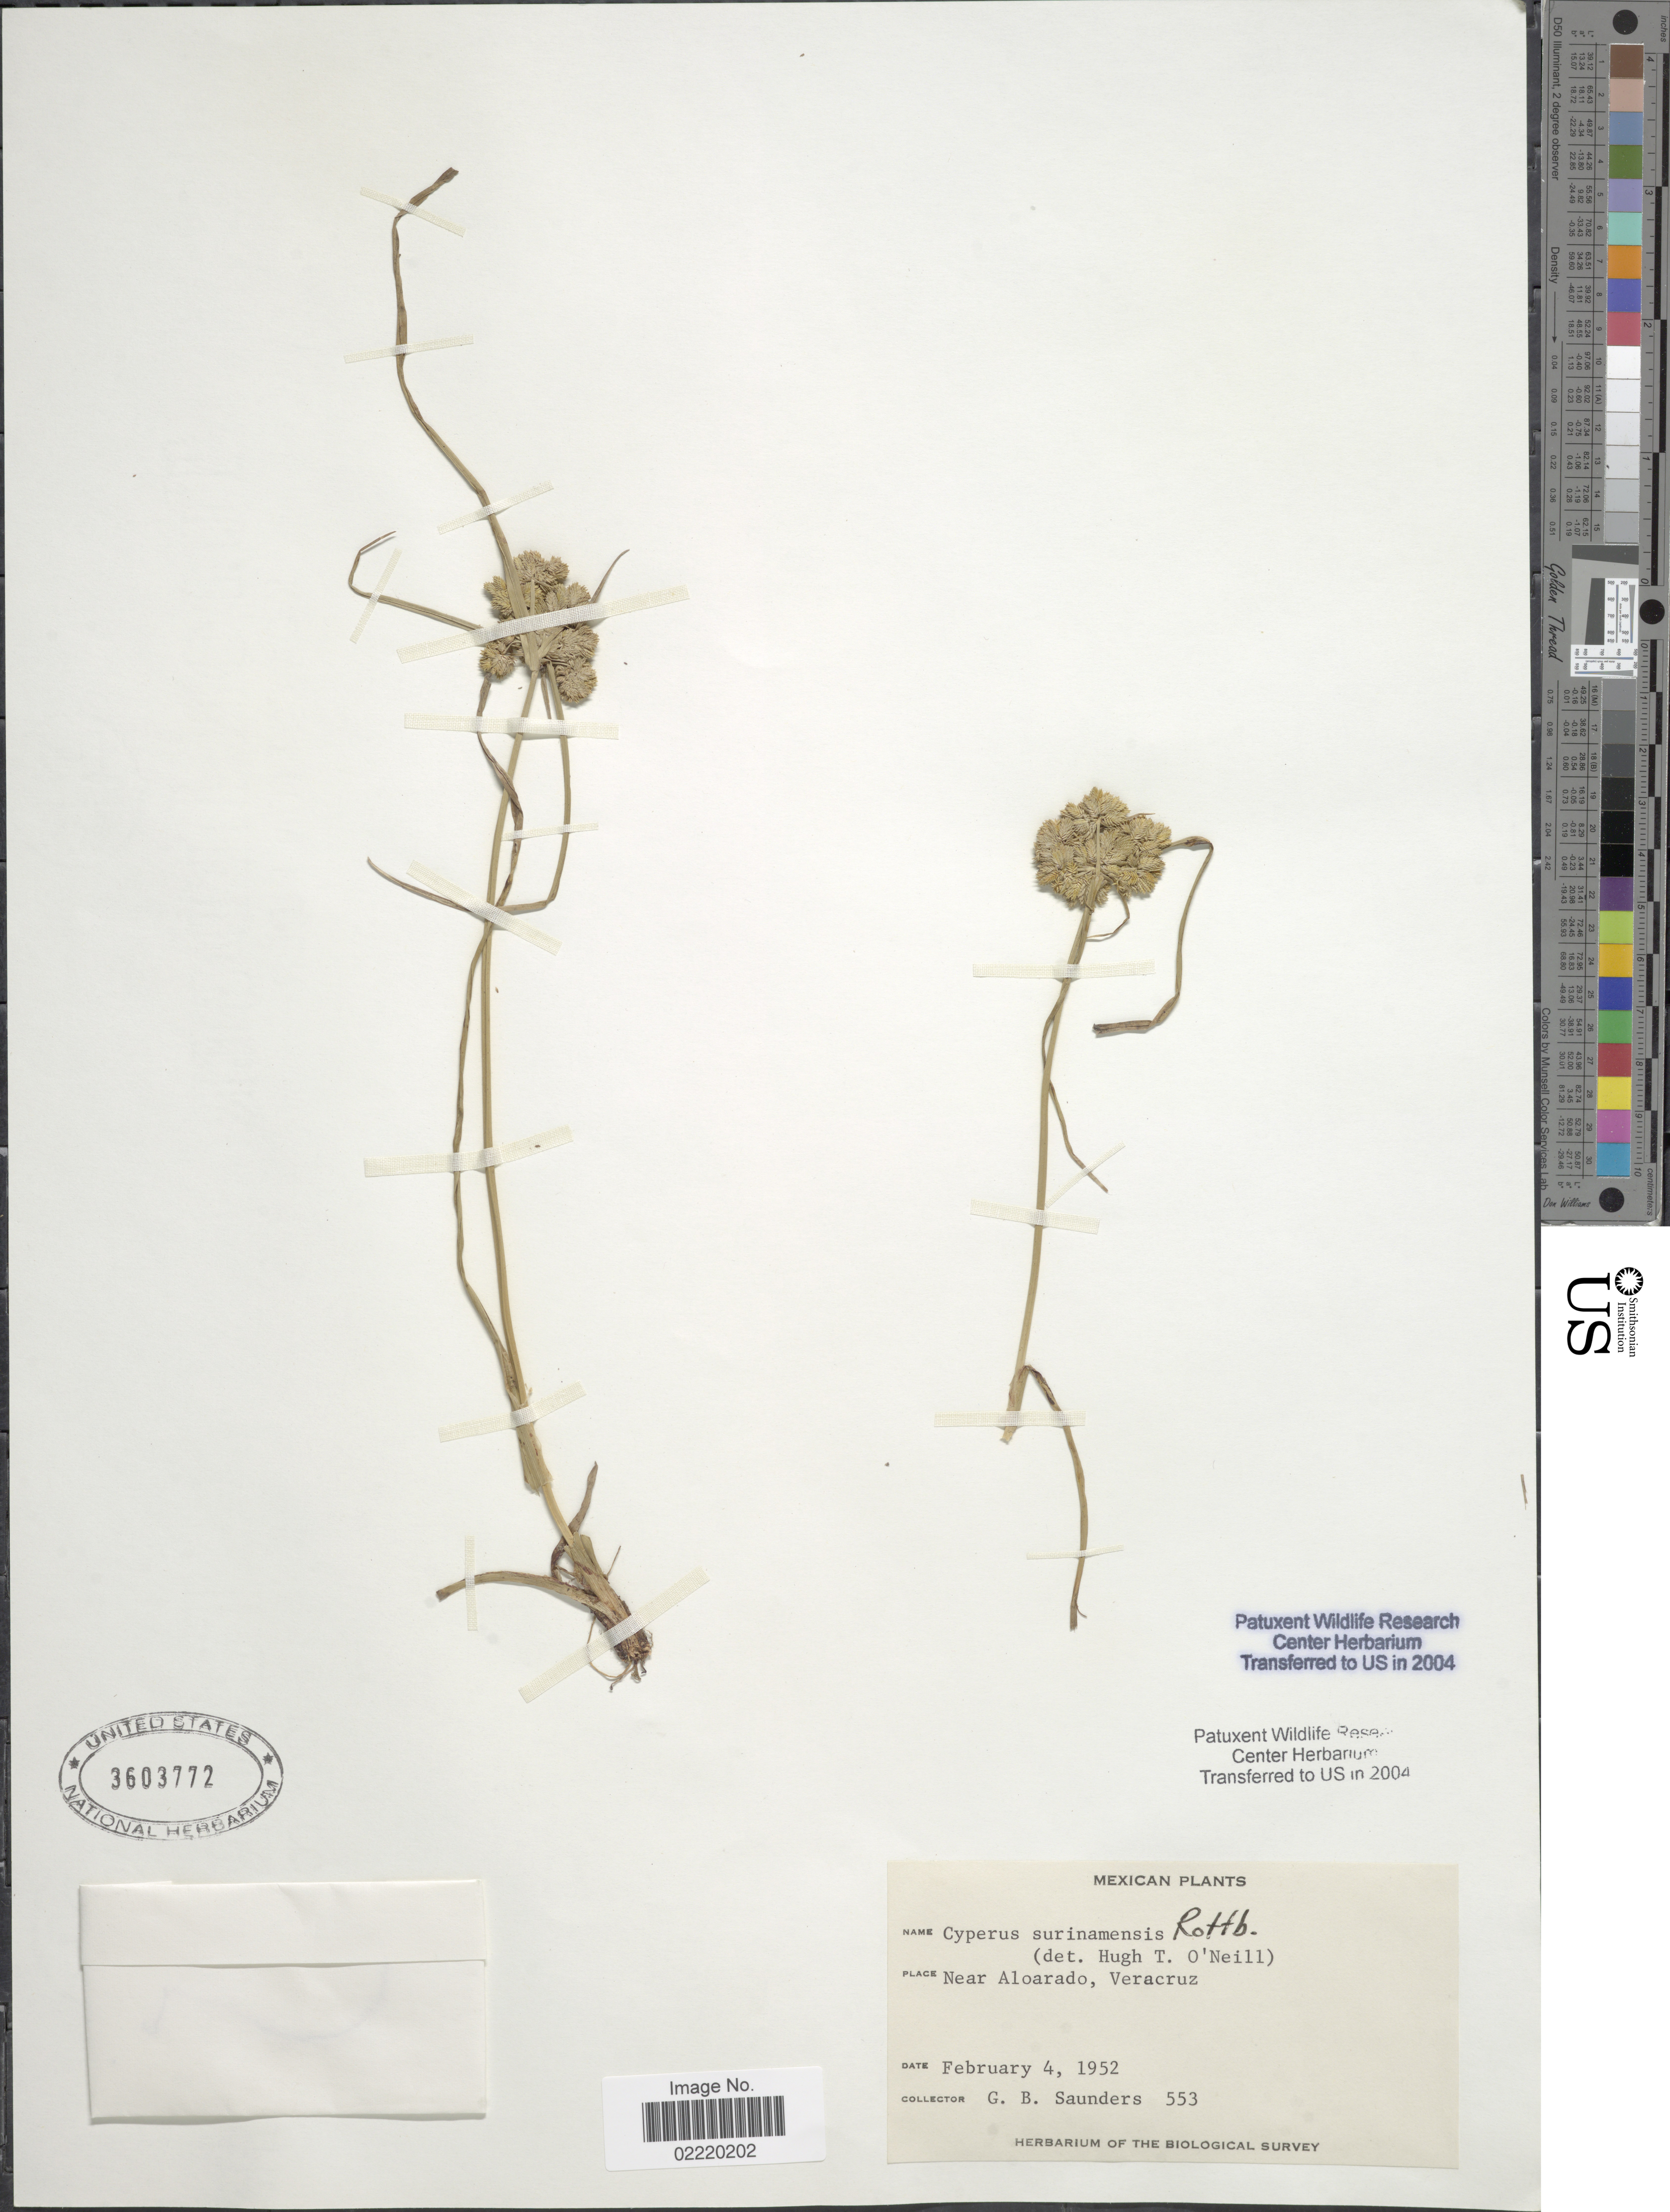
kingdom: Plantae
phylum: Tracheophyta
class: Liliopsida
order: Poales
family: Cyperaceae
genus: Cyperus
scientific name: Cyperus surinamensis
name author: Rottb.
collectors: G. B. Saunders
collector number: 553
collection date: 1952-02-04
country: Mexico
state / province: Veracruz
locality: Near Aloarado, Veracruz.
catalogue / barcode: US 3603772